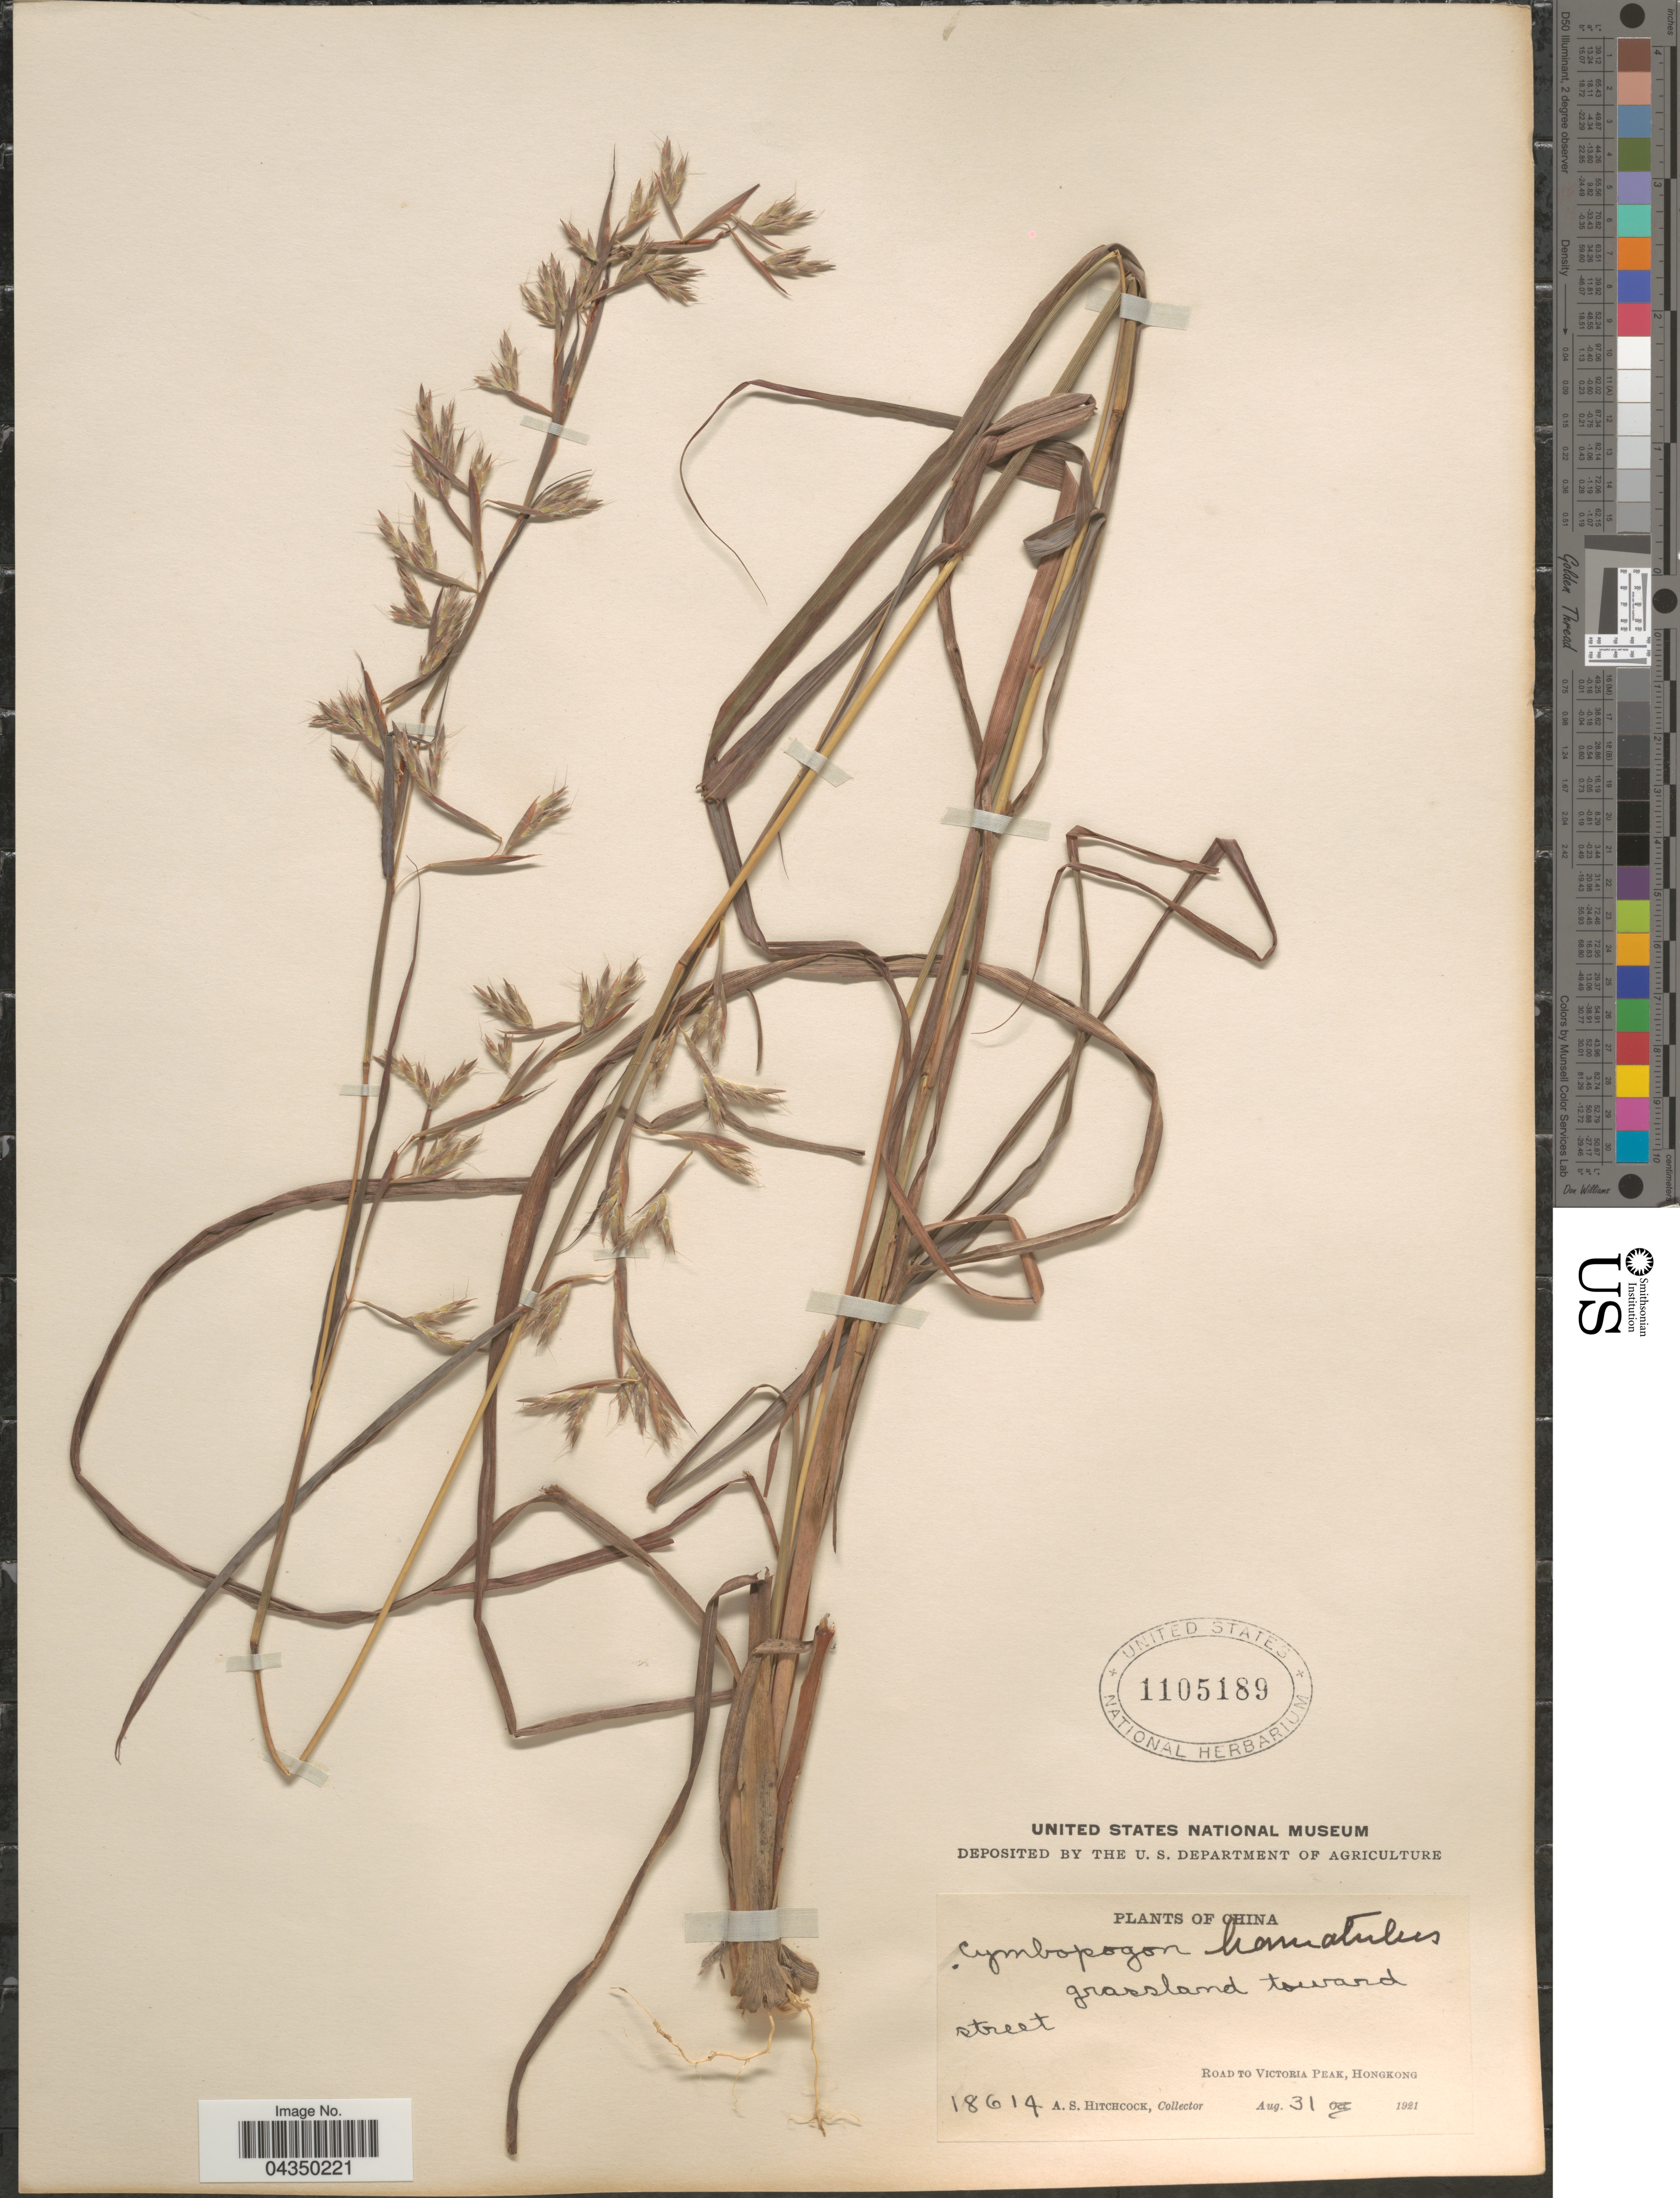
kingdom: Plantae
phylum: Tracheophyta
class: Liliopsida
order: Poales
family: Poaceae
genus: Cymbopogon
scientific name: Cymbopogon tortilis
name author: (J. Presl) A. Camus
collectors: A. S. Hitchcock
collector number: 18614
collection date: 1921-08-31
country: China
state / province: Hong Kong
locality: Grassland toward street. Road to Victoria Peak, Hongkong.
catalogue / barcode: US 1105189